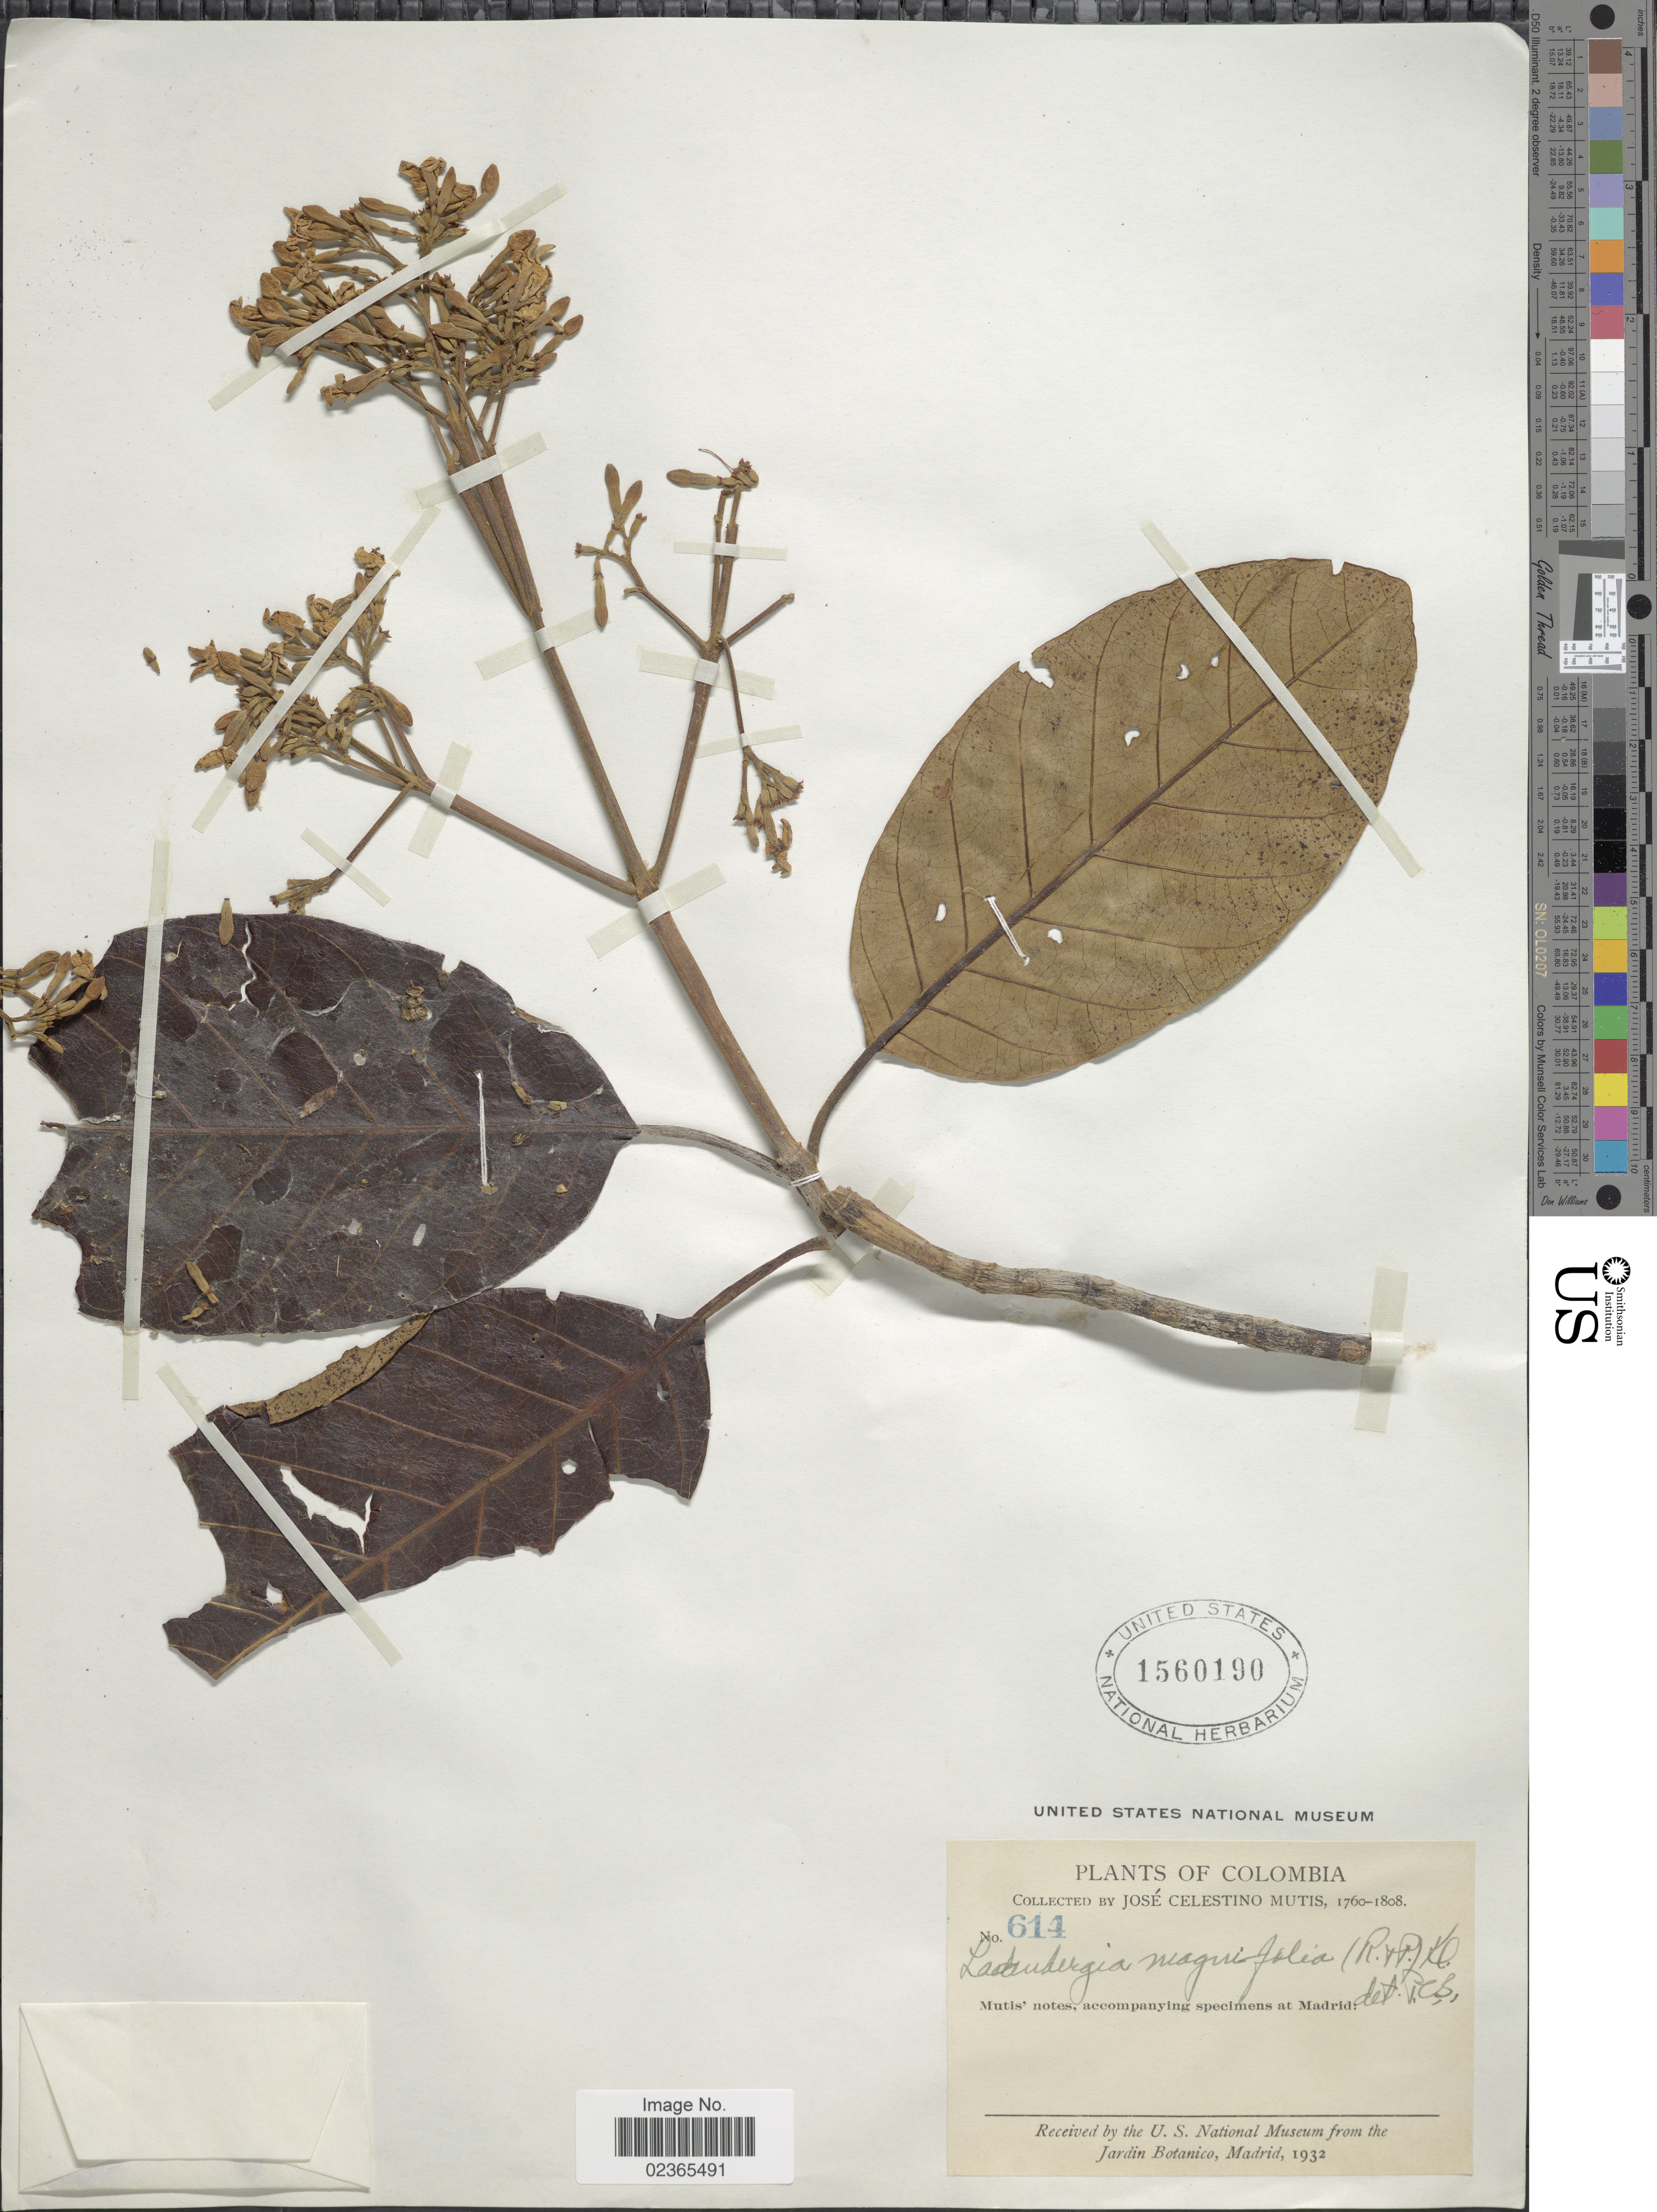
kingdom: Plantae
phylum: Tracheophyta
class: Magnoliopsida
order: Gentianales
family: Rubiaceae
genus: Cascarilla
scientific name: Cascarilla oblongifolia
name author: (Humb. ex Mutis) Wedd.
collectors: J. C. B. Mutis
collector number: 614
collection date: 1760/1808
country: Colombia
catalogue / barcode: US 1560190